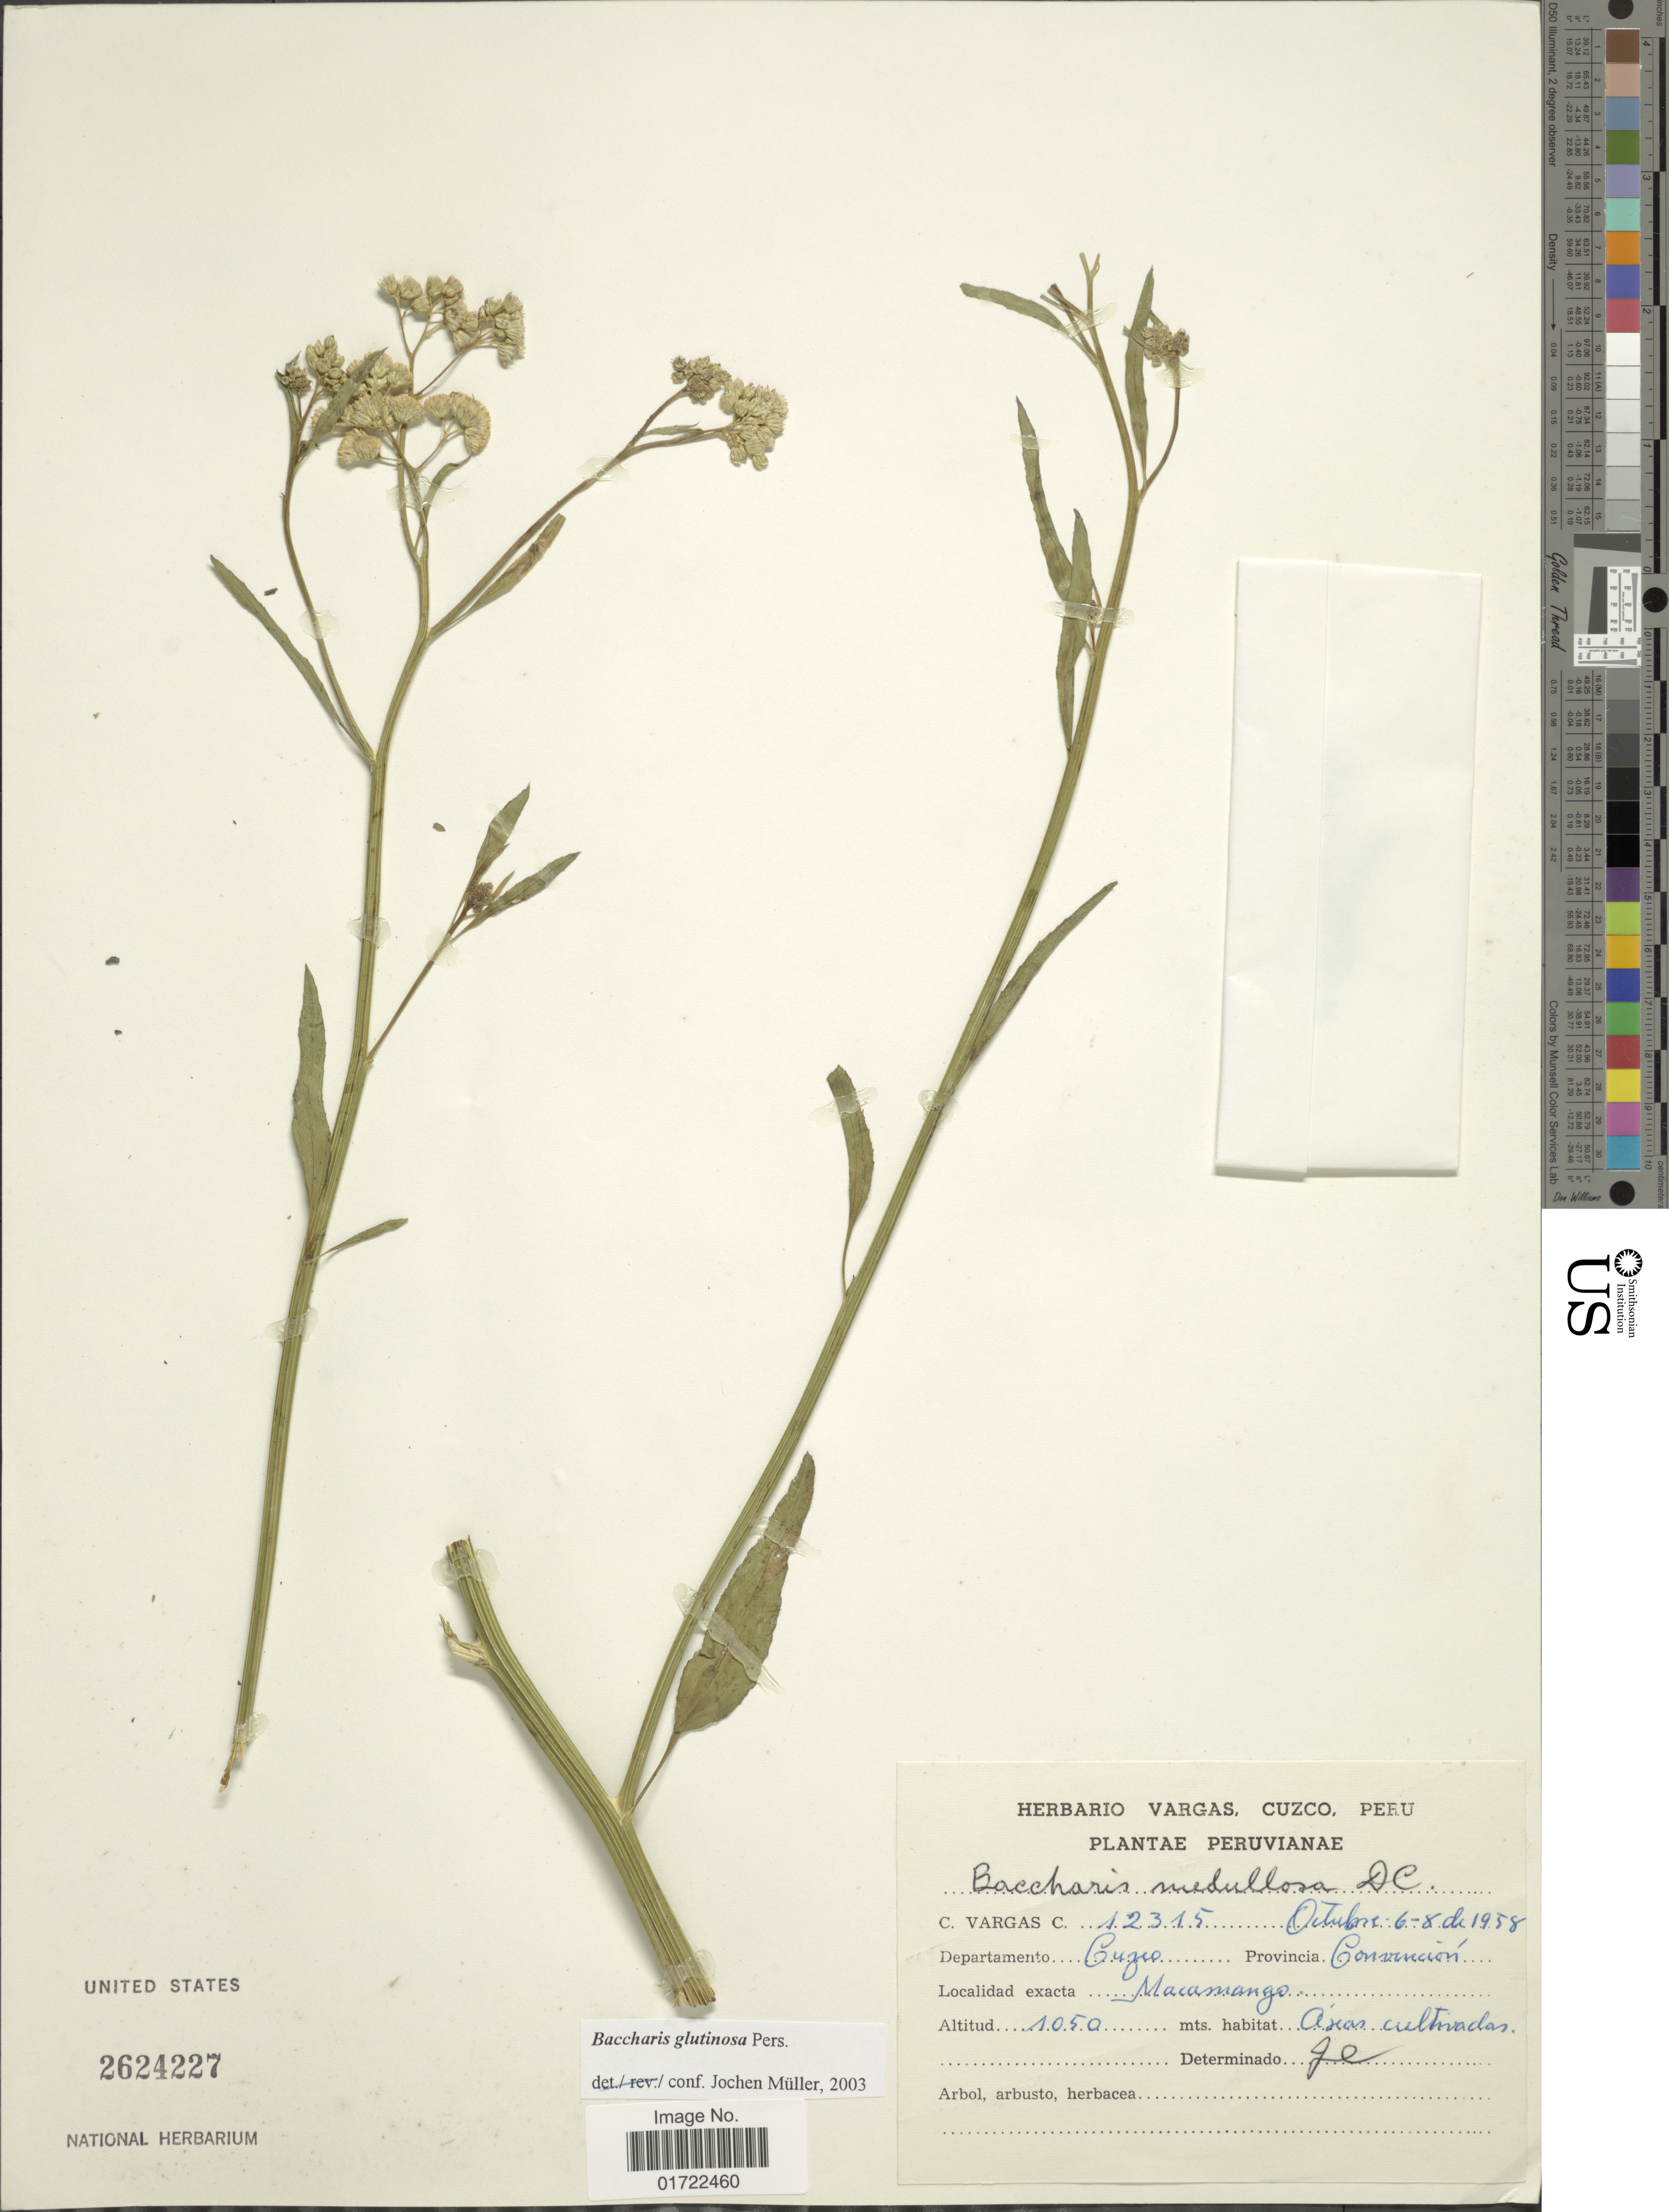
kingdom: Plantae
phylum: Tracheophyta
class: Magnoliopsida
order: Asterales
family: Asteraceae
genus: Baccharis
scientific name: Baccharis glutinosa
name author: Pers.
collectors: C. Vargas Calderón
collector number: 12315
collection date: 1958-10-16/1958-12-08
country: Peru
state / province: Cusco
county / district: La Convención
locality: Macamango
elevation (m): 1050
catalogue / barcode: US 2624227